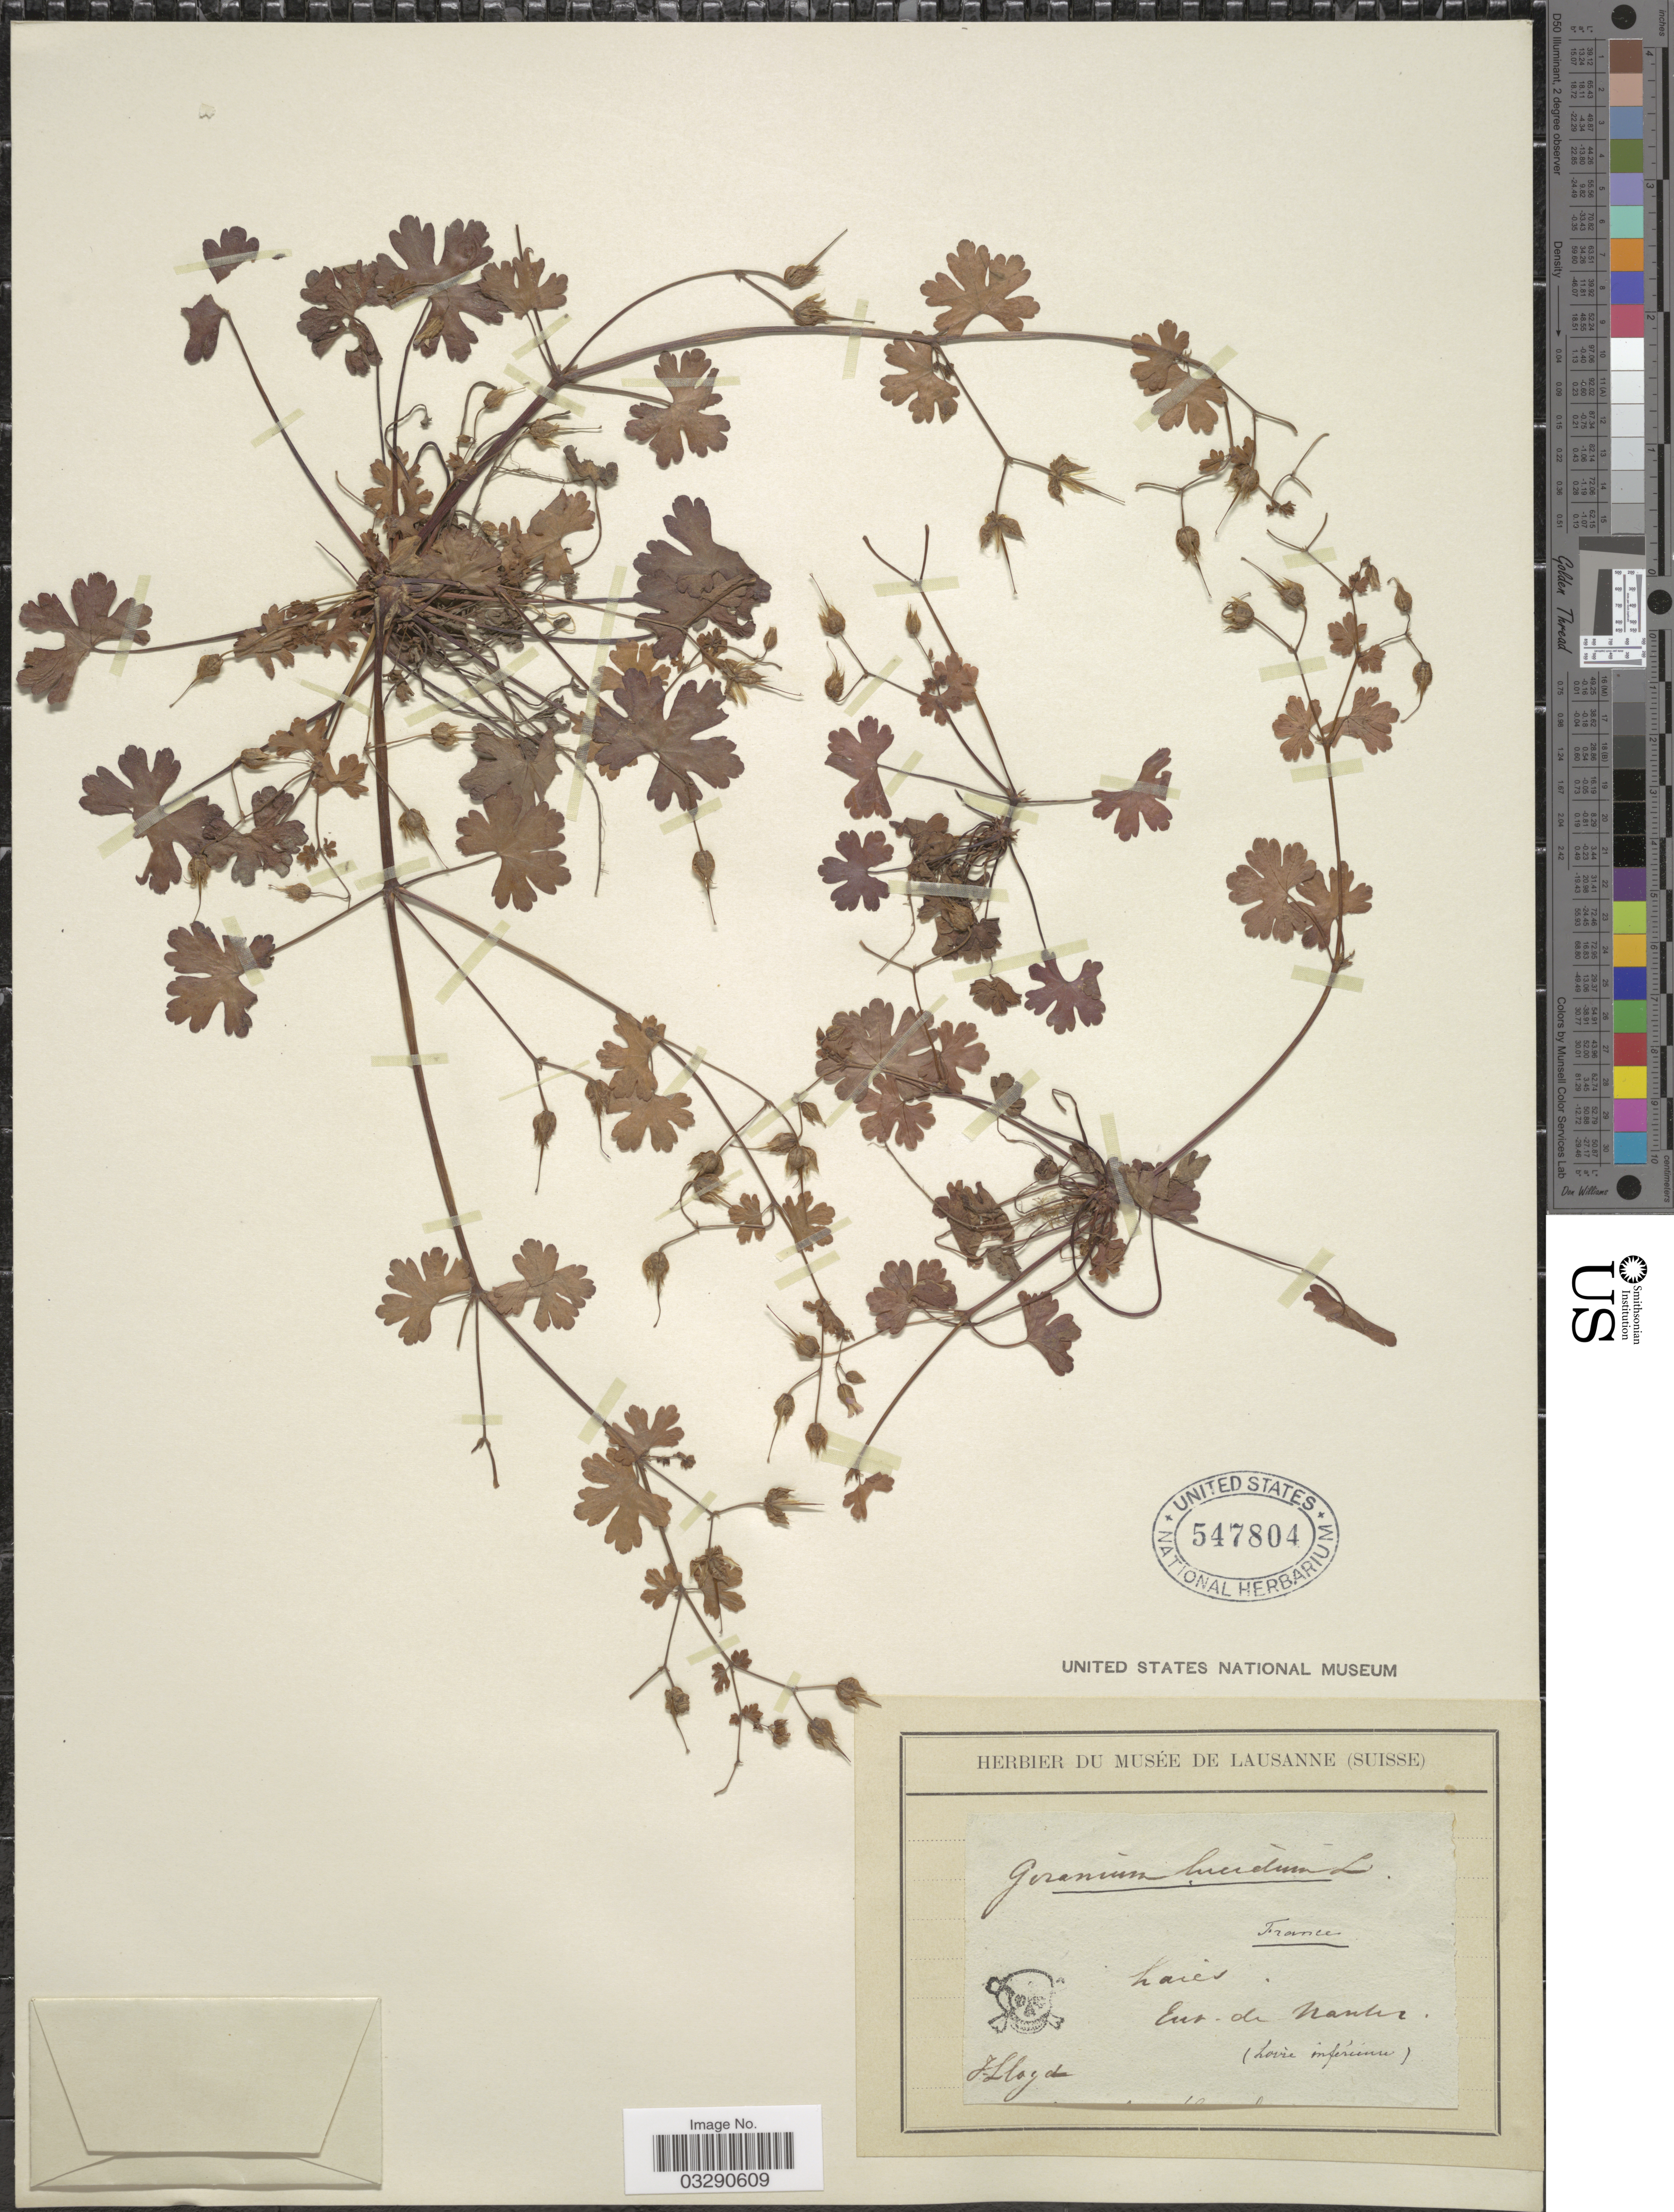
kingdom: Plantae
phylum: Tracheophyta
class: Magnoliopsida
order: Geraniales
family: Geraniaceae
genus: Geranium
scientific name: Geranium lucidum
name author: L.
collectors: J. Lloyd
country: France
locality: Env. de Nanter. (Loire inferieuse).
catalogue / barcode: US 547804